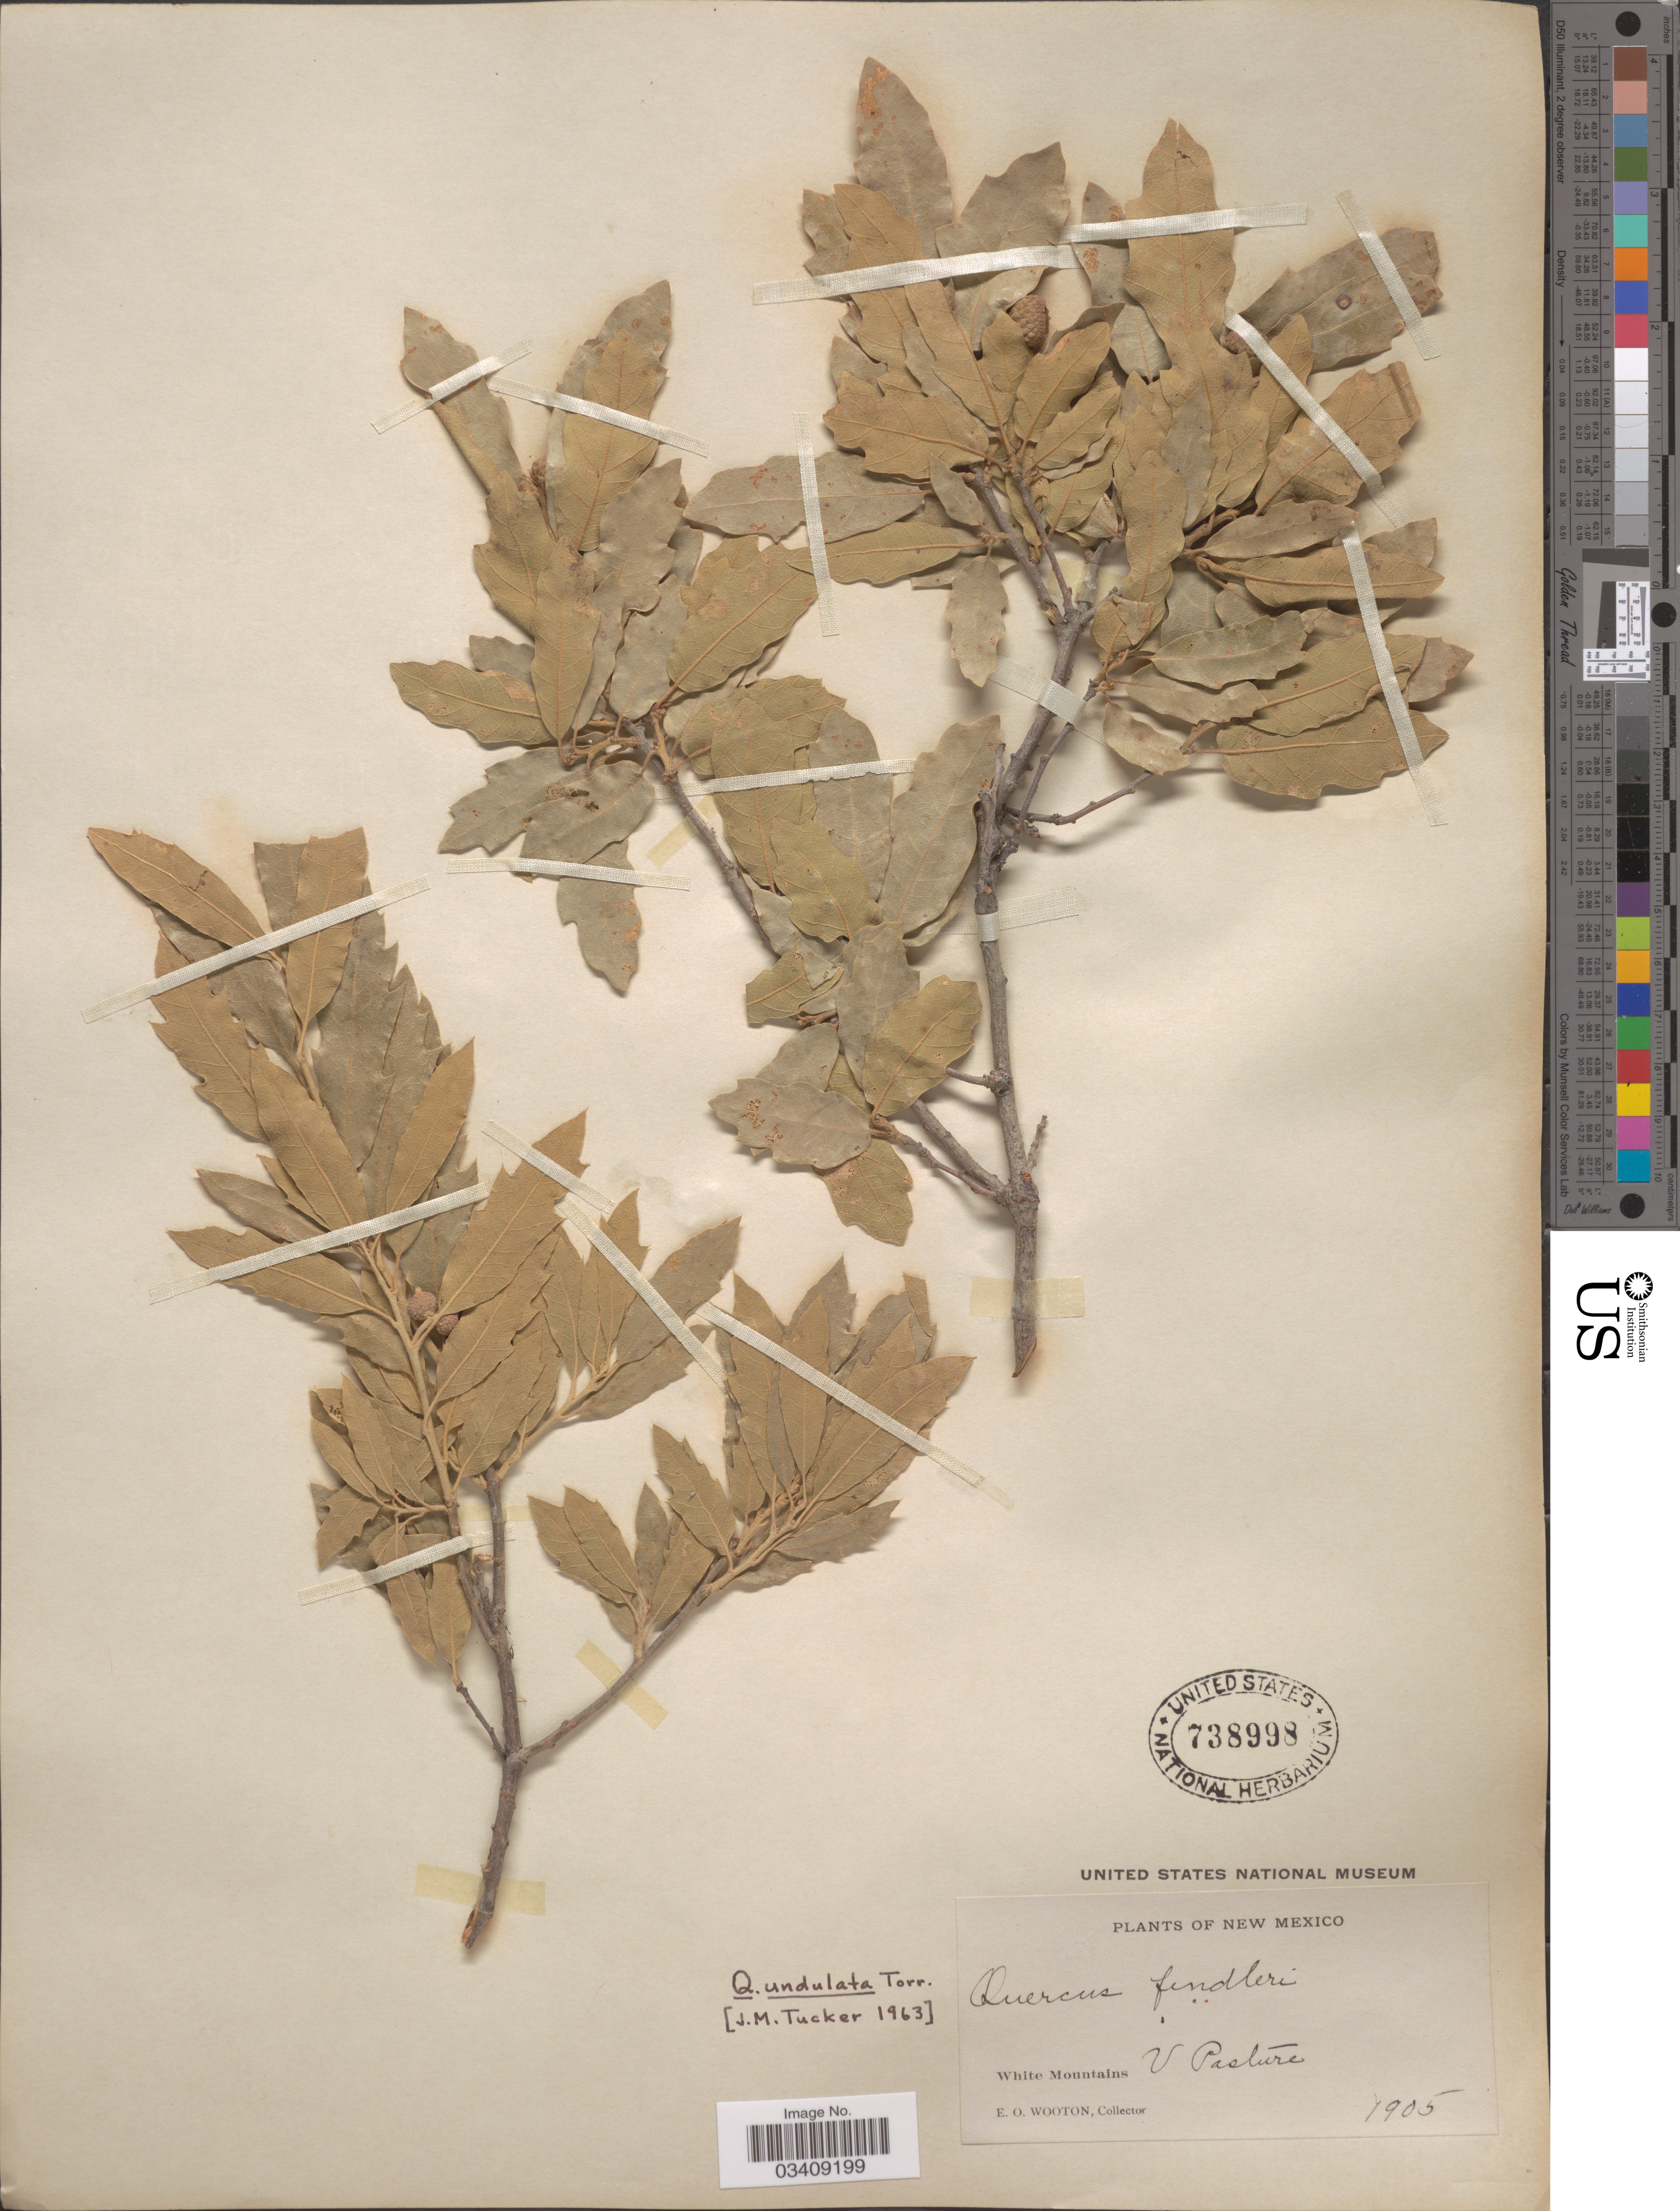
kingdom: Plantae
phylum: Tracheophyta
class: Magnoliopsida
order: Fagales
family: Fagaceae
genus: Quercus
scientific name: Quercus undulata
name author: Torr.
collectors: E. O. Wooton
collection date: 1905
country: United States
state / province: New Mexico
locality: White Mountains. V Pasture.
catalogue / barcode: US 738998